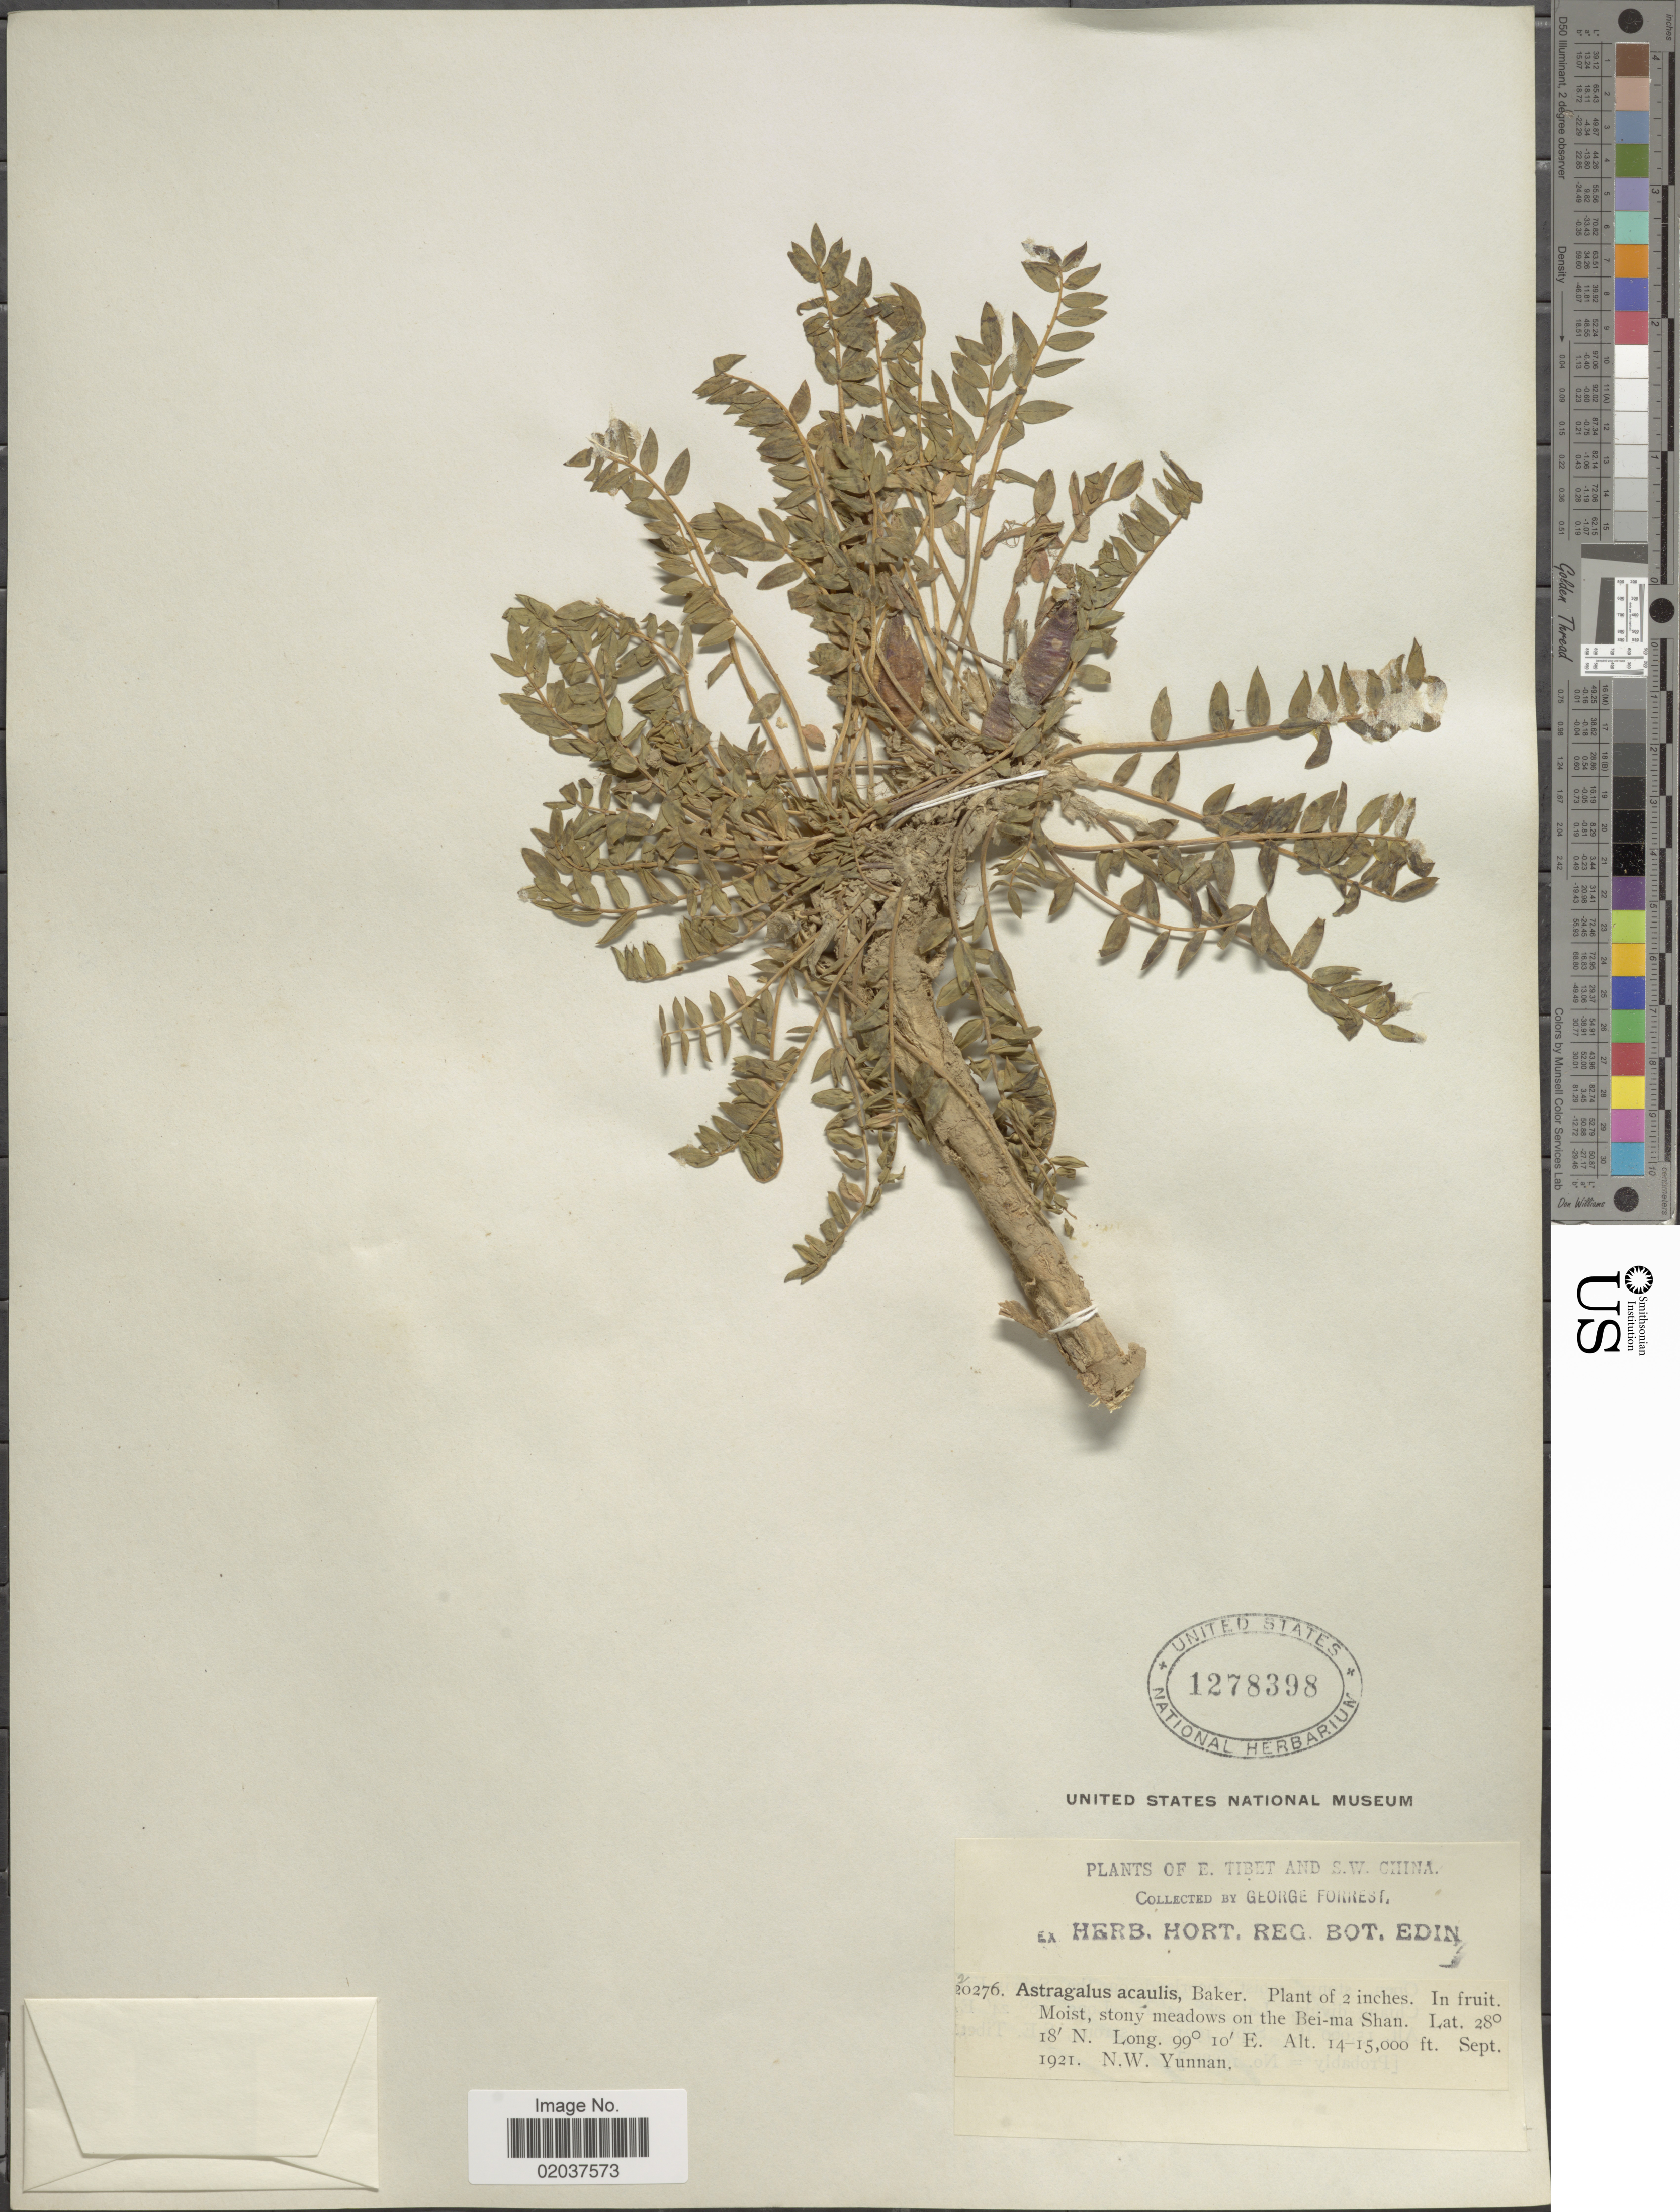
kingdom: Plantae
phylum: Tracheophyta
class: Magnoliopsida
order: Fabales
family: Fabaceae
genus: Astragalus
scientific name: Astragalus acaulis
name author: Baker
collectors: G. Forrest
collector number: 20276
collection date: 1921-09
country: China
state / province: Yunnan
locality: E. Tibet and S. W. China, On the Bei-ma Shan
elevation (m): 4267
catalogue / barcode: US 1278398